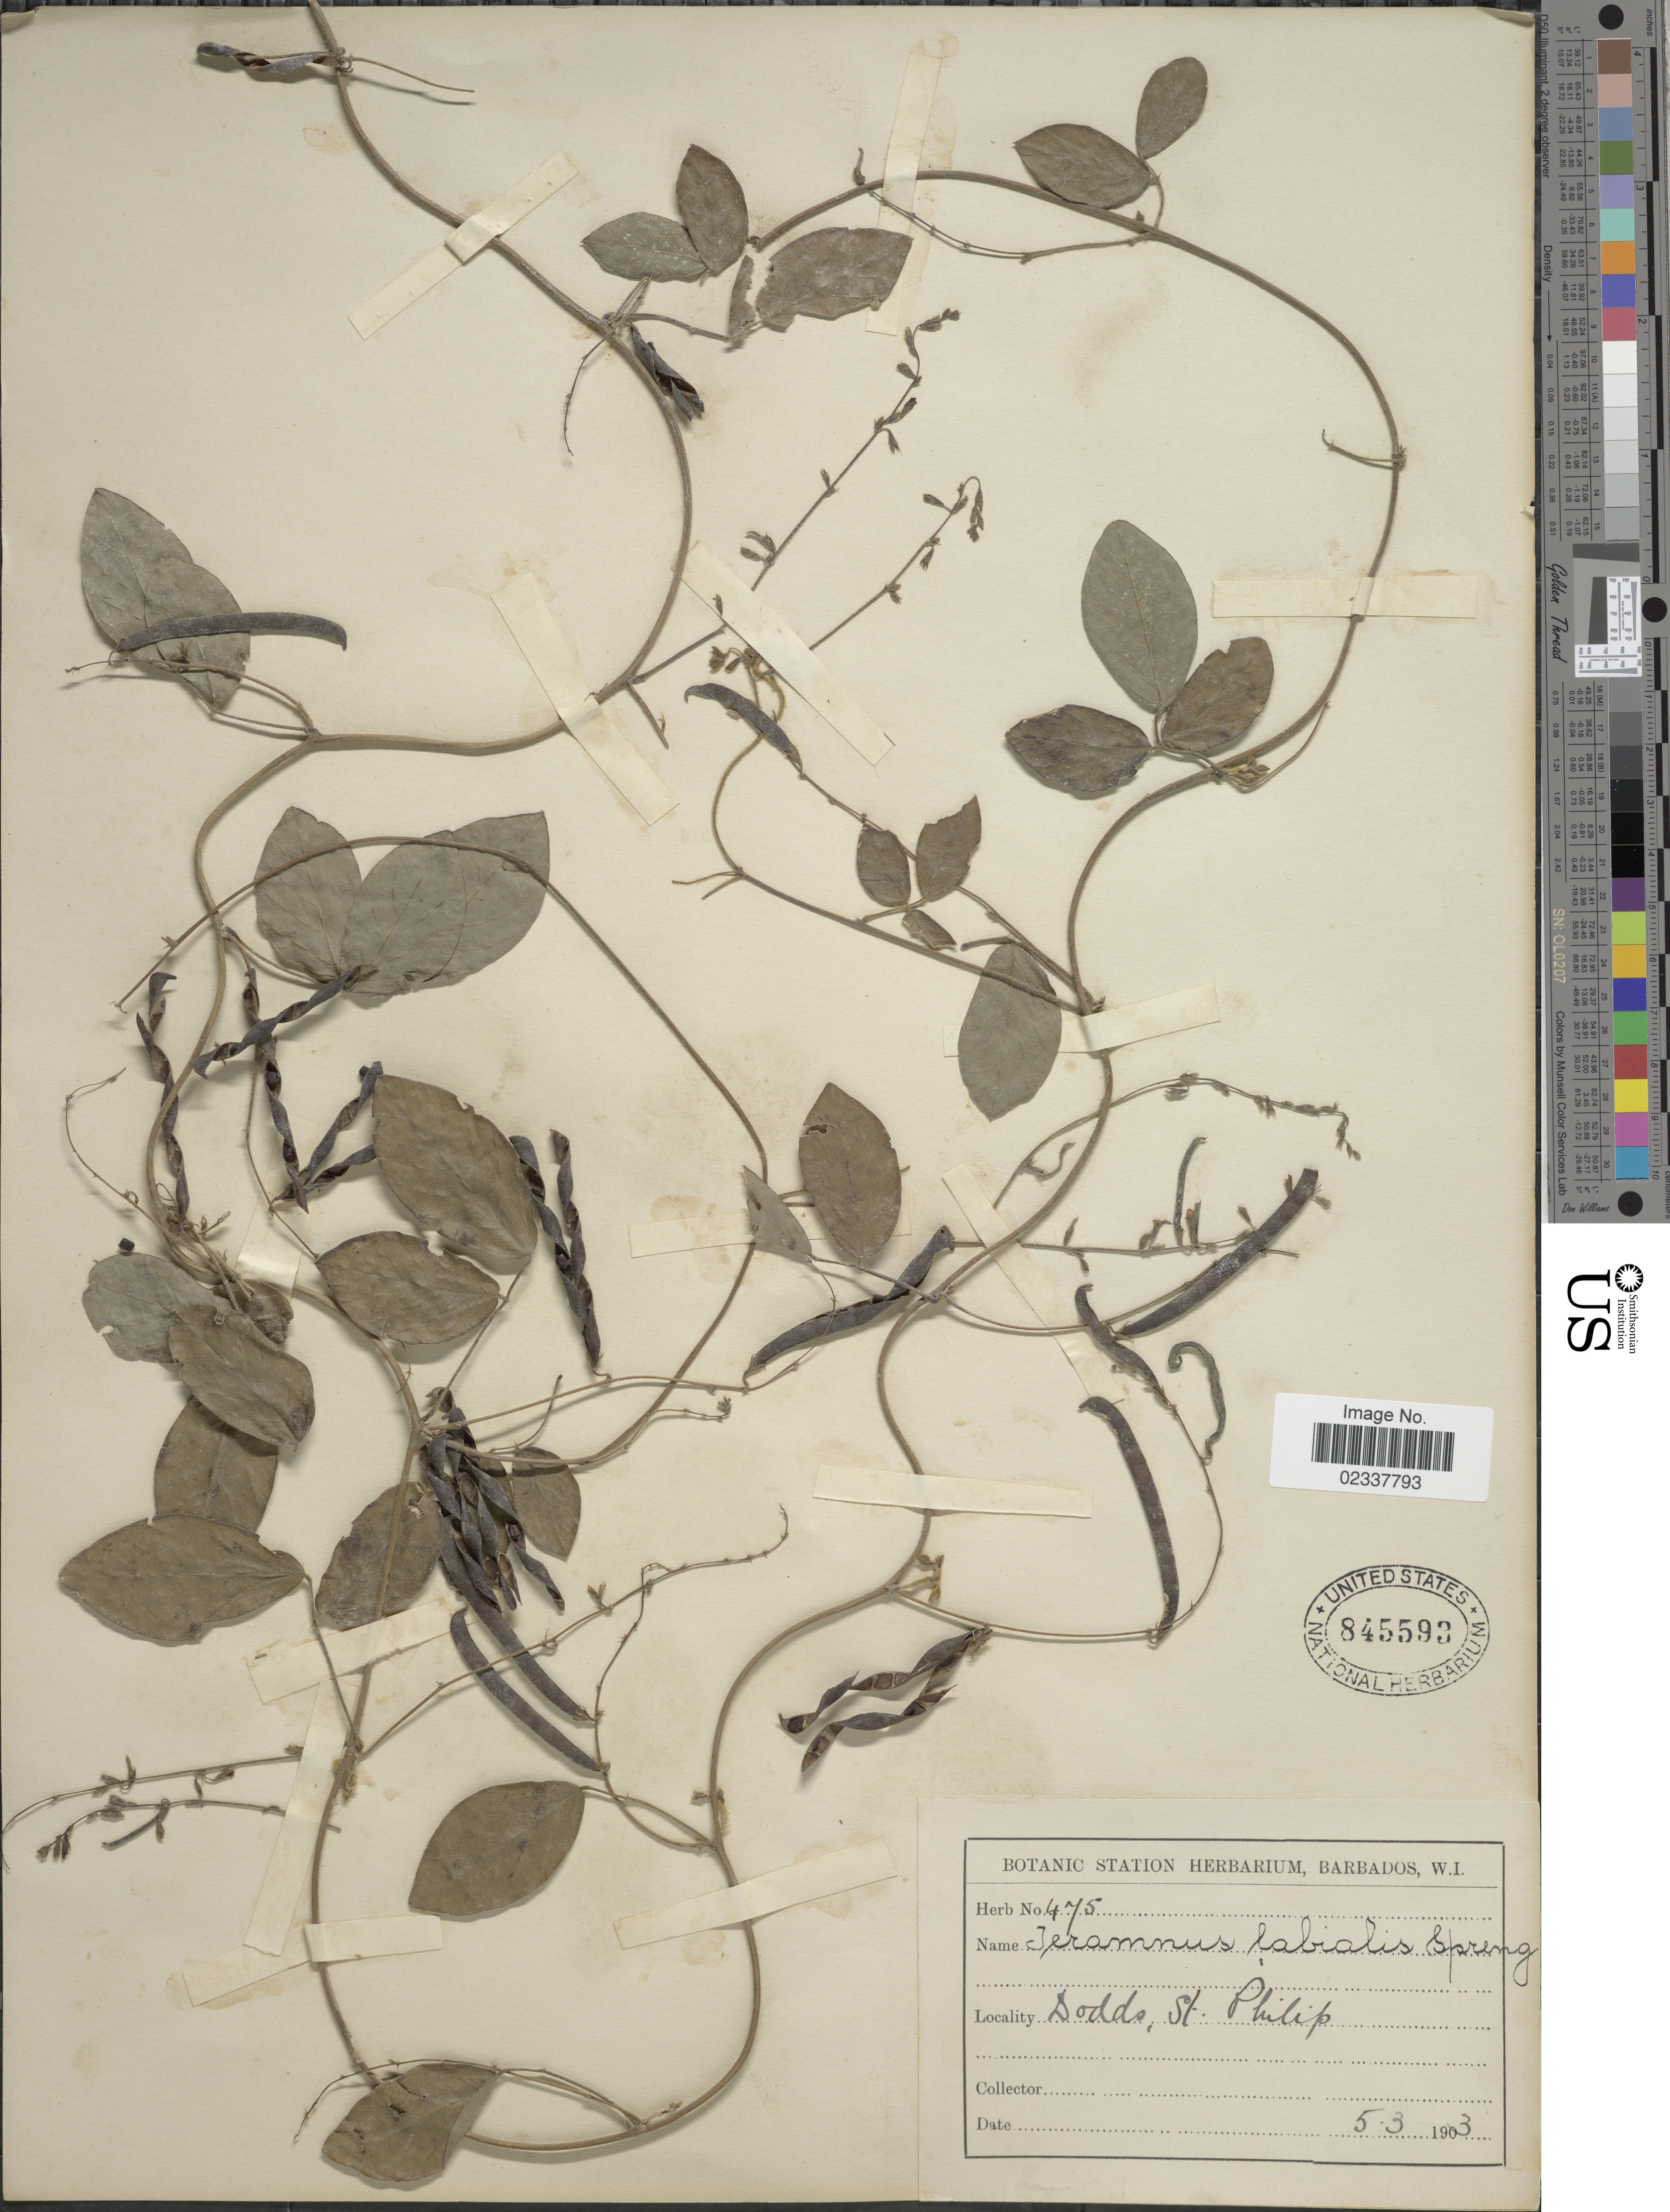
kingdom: Plantae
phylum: Tracheophyta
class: Magnoliopsida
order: Fabales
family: Fabaceae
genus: Teramnus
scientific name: Teramnus labialis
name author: (L. f.) Spreng.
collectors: ex herb. Bot. Sta. Barbados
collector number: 475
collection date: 1903-03-05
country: Barbados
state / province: Saint Philip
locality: Dodds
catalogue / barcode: US 845593